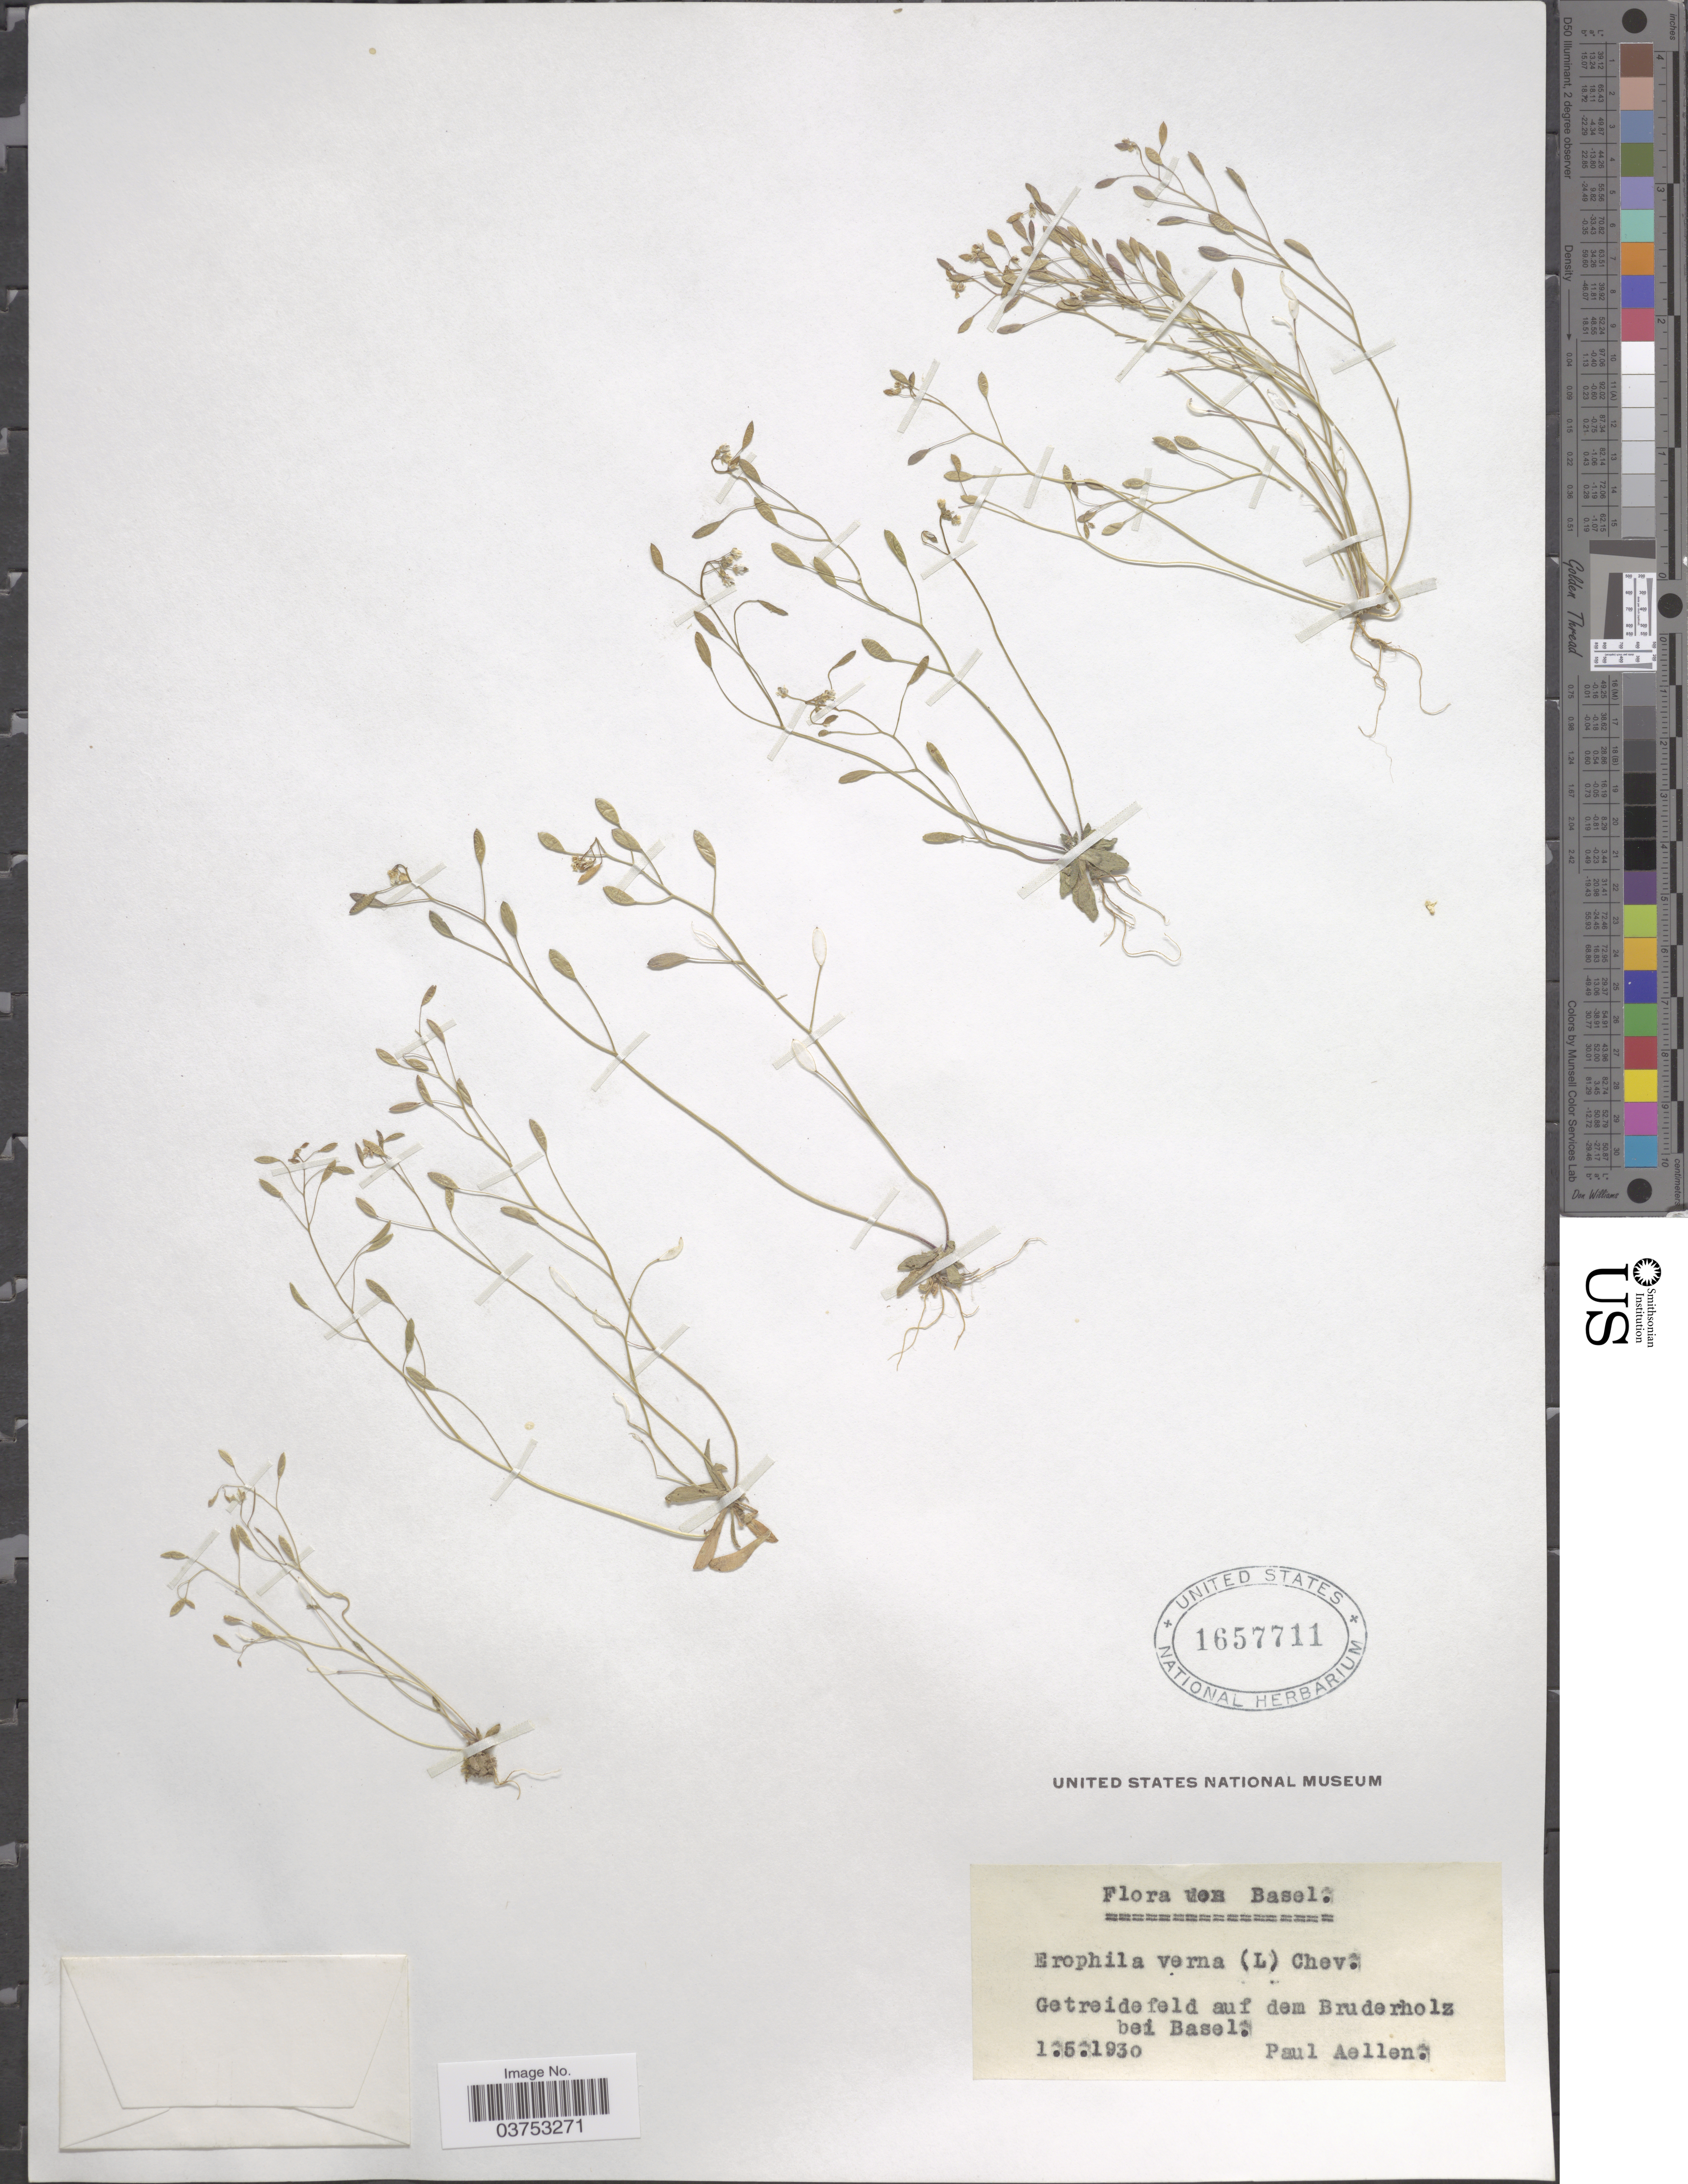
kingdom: Plantae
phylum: Tracheophyta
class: Magnoliopsida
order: Brassicales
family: Brassicaceae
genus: Draba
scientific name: Draba verna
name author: L.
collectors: P. Aellen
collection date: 1930-05-01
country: Switzerland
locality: Basel. Getreidefeld auf dem Bruderholz bei Basel.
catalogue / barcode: US 1657711